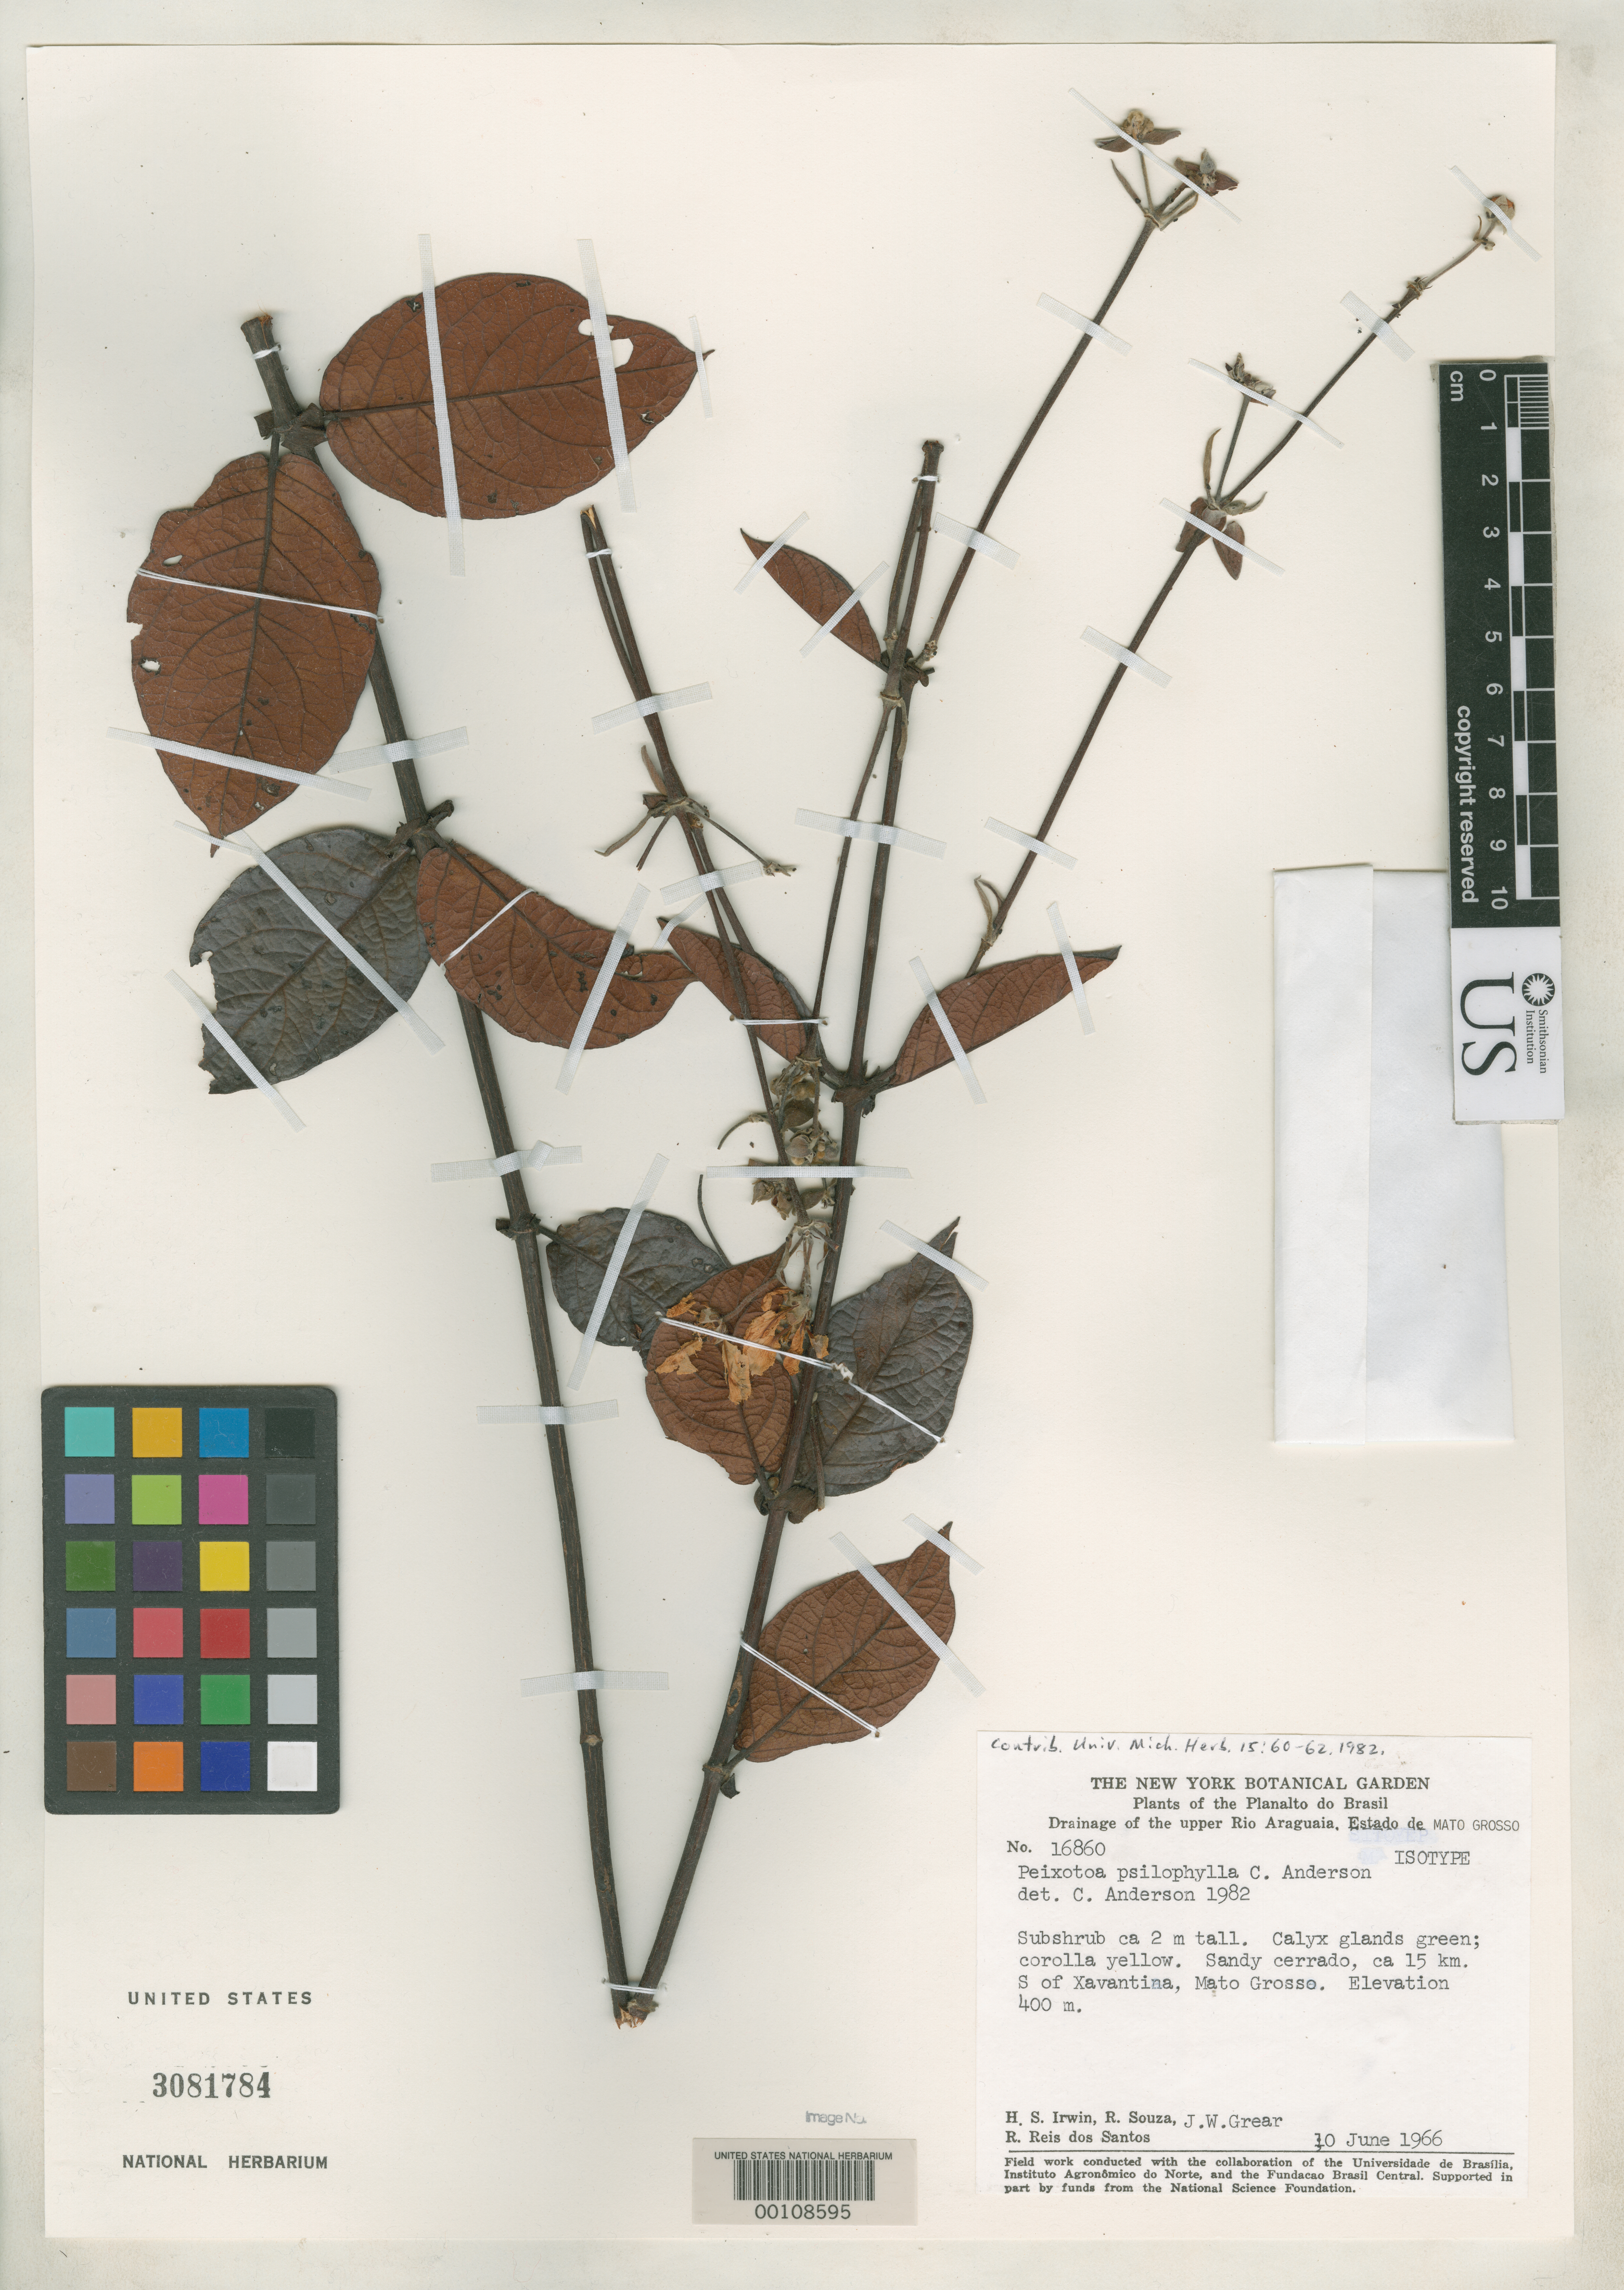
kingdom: Plantae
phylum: Tracheophyta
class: Magnoliopsida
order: Malpighiales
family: Malpighiaceae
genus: Peixotoa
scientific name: Peixotoa psilophylla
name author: C.E. Anderson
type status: Isotype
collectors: H. Irwin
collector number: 16860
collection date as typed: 10 Jun 1966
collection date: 1966-06-10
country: Brazil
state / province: Mato Grosso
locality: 15 km S of Xavantina.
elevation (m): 400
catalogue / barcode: US 3081784